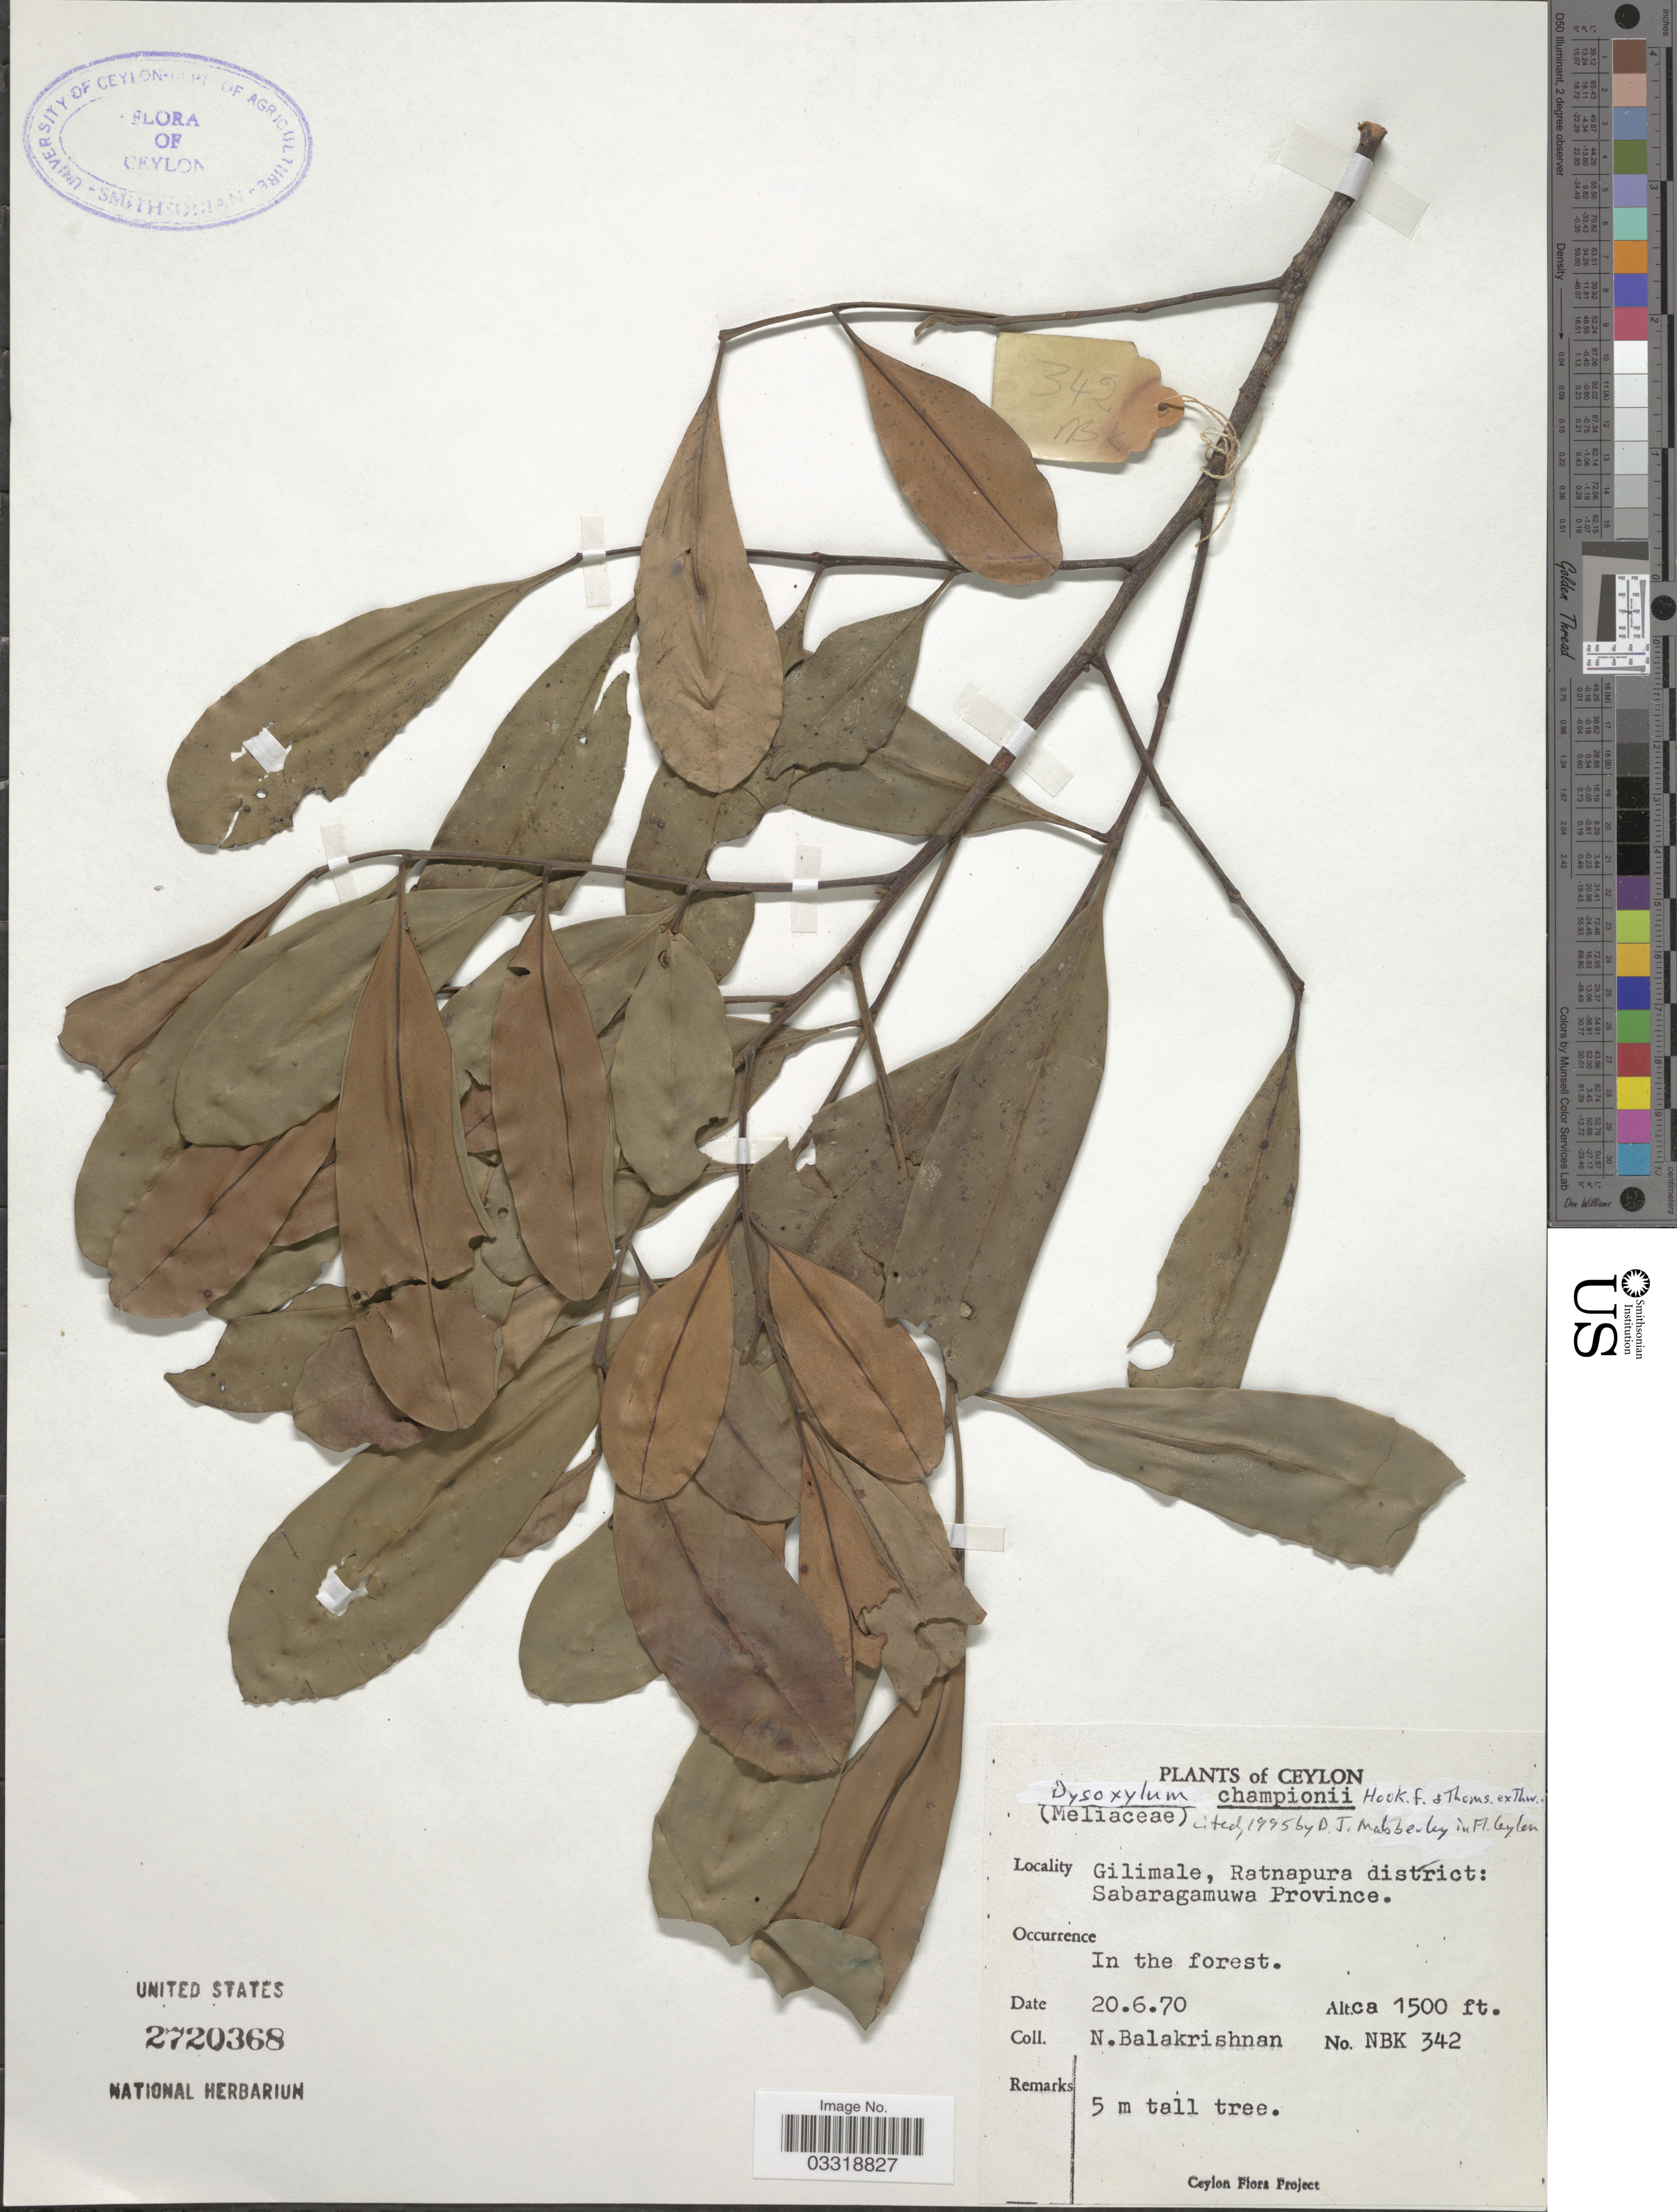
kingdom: Plantae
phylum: Tracheophyta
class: Magnoliopsida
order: Sapindales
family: Meliaceae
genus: Pseudocarapa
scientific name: Pseudocarapa championii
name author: (Hook. f. & Thomson ex Thwaites) Hemsl.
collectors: N. Balakrishnan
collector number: NBK 342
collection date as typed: Transcribed d/m/y: 20/6/70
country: Sri Lanka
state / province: Sabaragamuwa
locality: Ceylon. Gilimale, Ratnapura district.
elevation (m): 457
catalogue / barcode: US 2720368